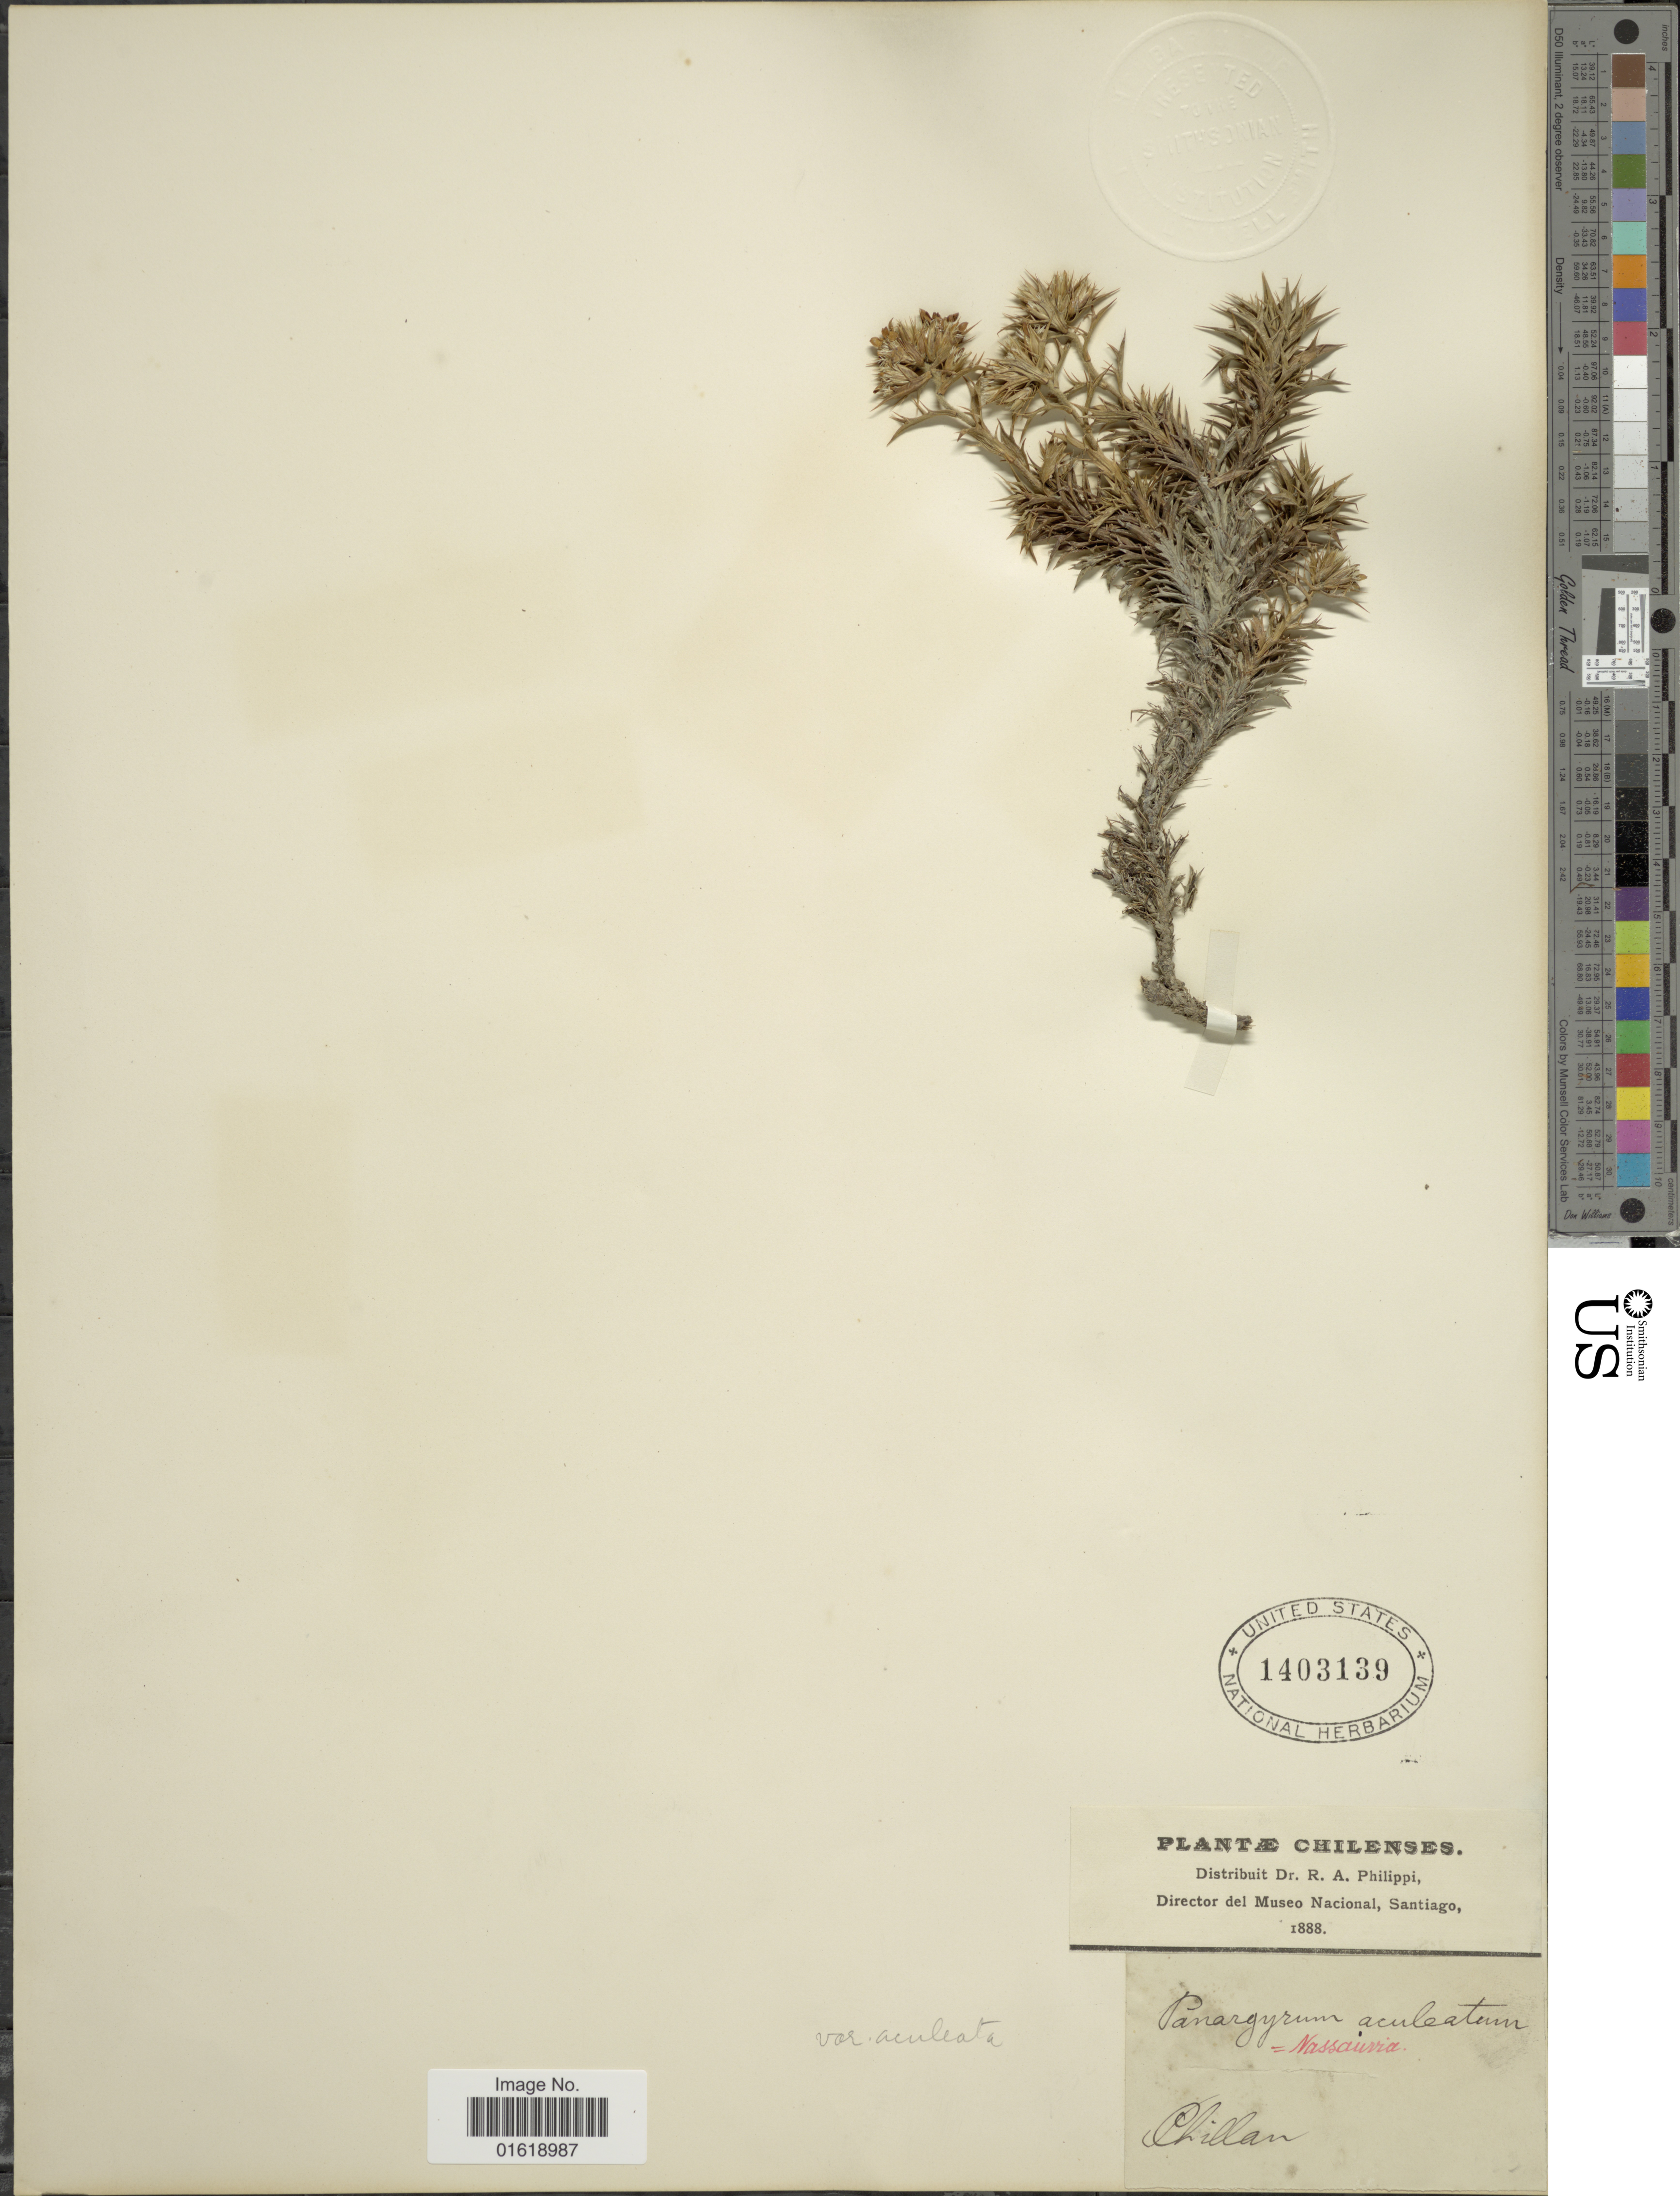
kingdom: Plantae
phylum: Tracheophyta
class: Magnoliopsida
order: Asterales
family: Asteraceae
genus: Nassauvia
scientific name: Nassauvia aculeata var. aculeata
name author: (Less.) Poepp. & Endl.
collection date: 1888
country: Chile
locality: Chillan.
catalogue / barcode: US 1403139